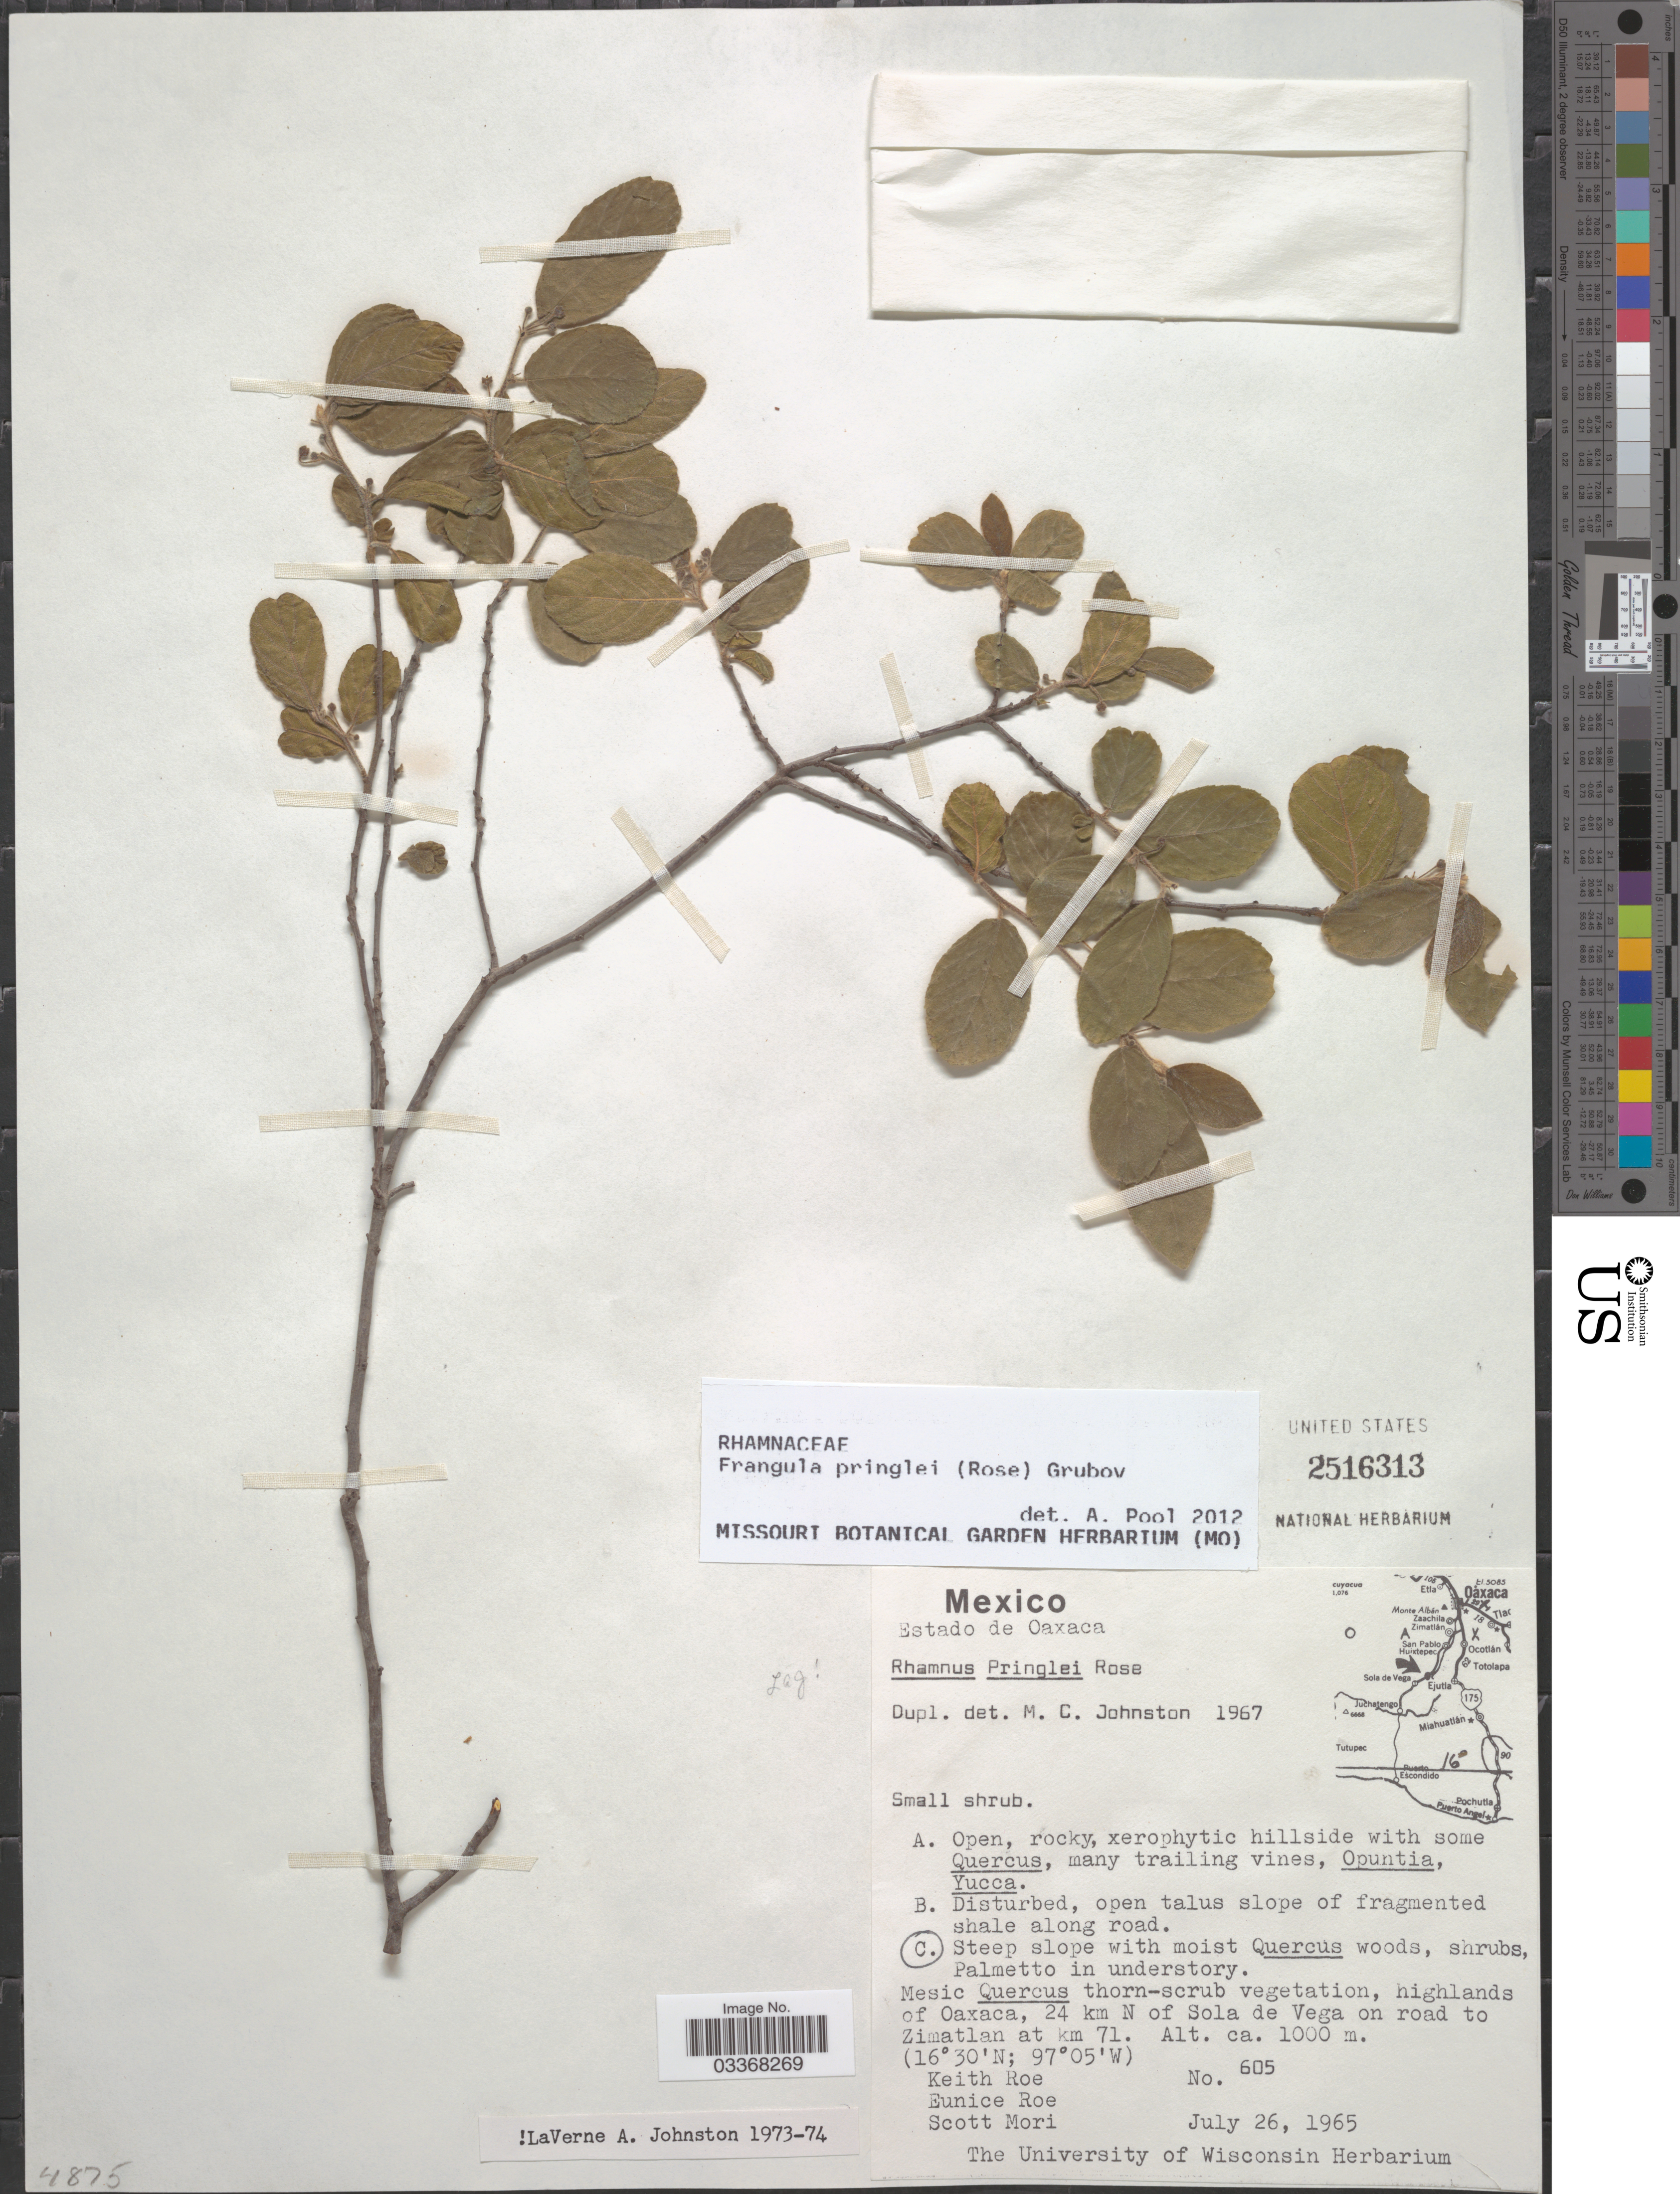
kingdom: Plantae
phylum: Tracheophyta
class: Magnoliopsida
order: Rosales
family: Rhamnaceae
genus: Frangula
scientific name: Frangula alnus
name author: (Rose) Grubov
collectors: K. E. Roe, E. Roe & S. Mori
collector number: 605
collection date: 1965-07-26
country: Mexico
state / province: Oaxaca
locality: Highlands of Oaxaca, 24 km N of Sola de Vega on road to Zimatlan at km 71.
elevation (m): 1000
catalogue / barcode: US 2516313